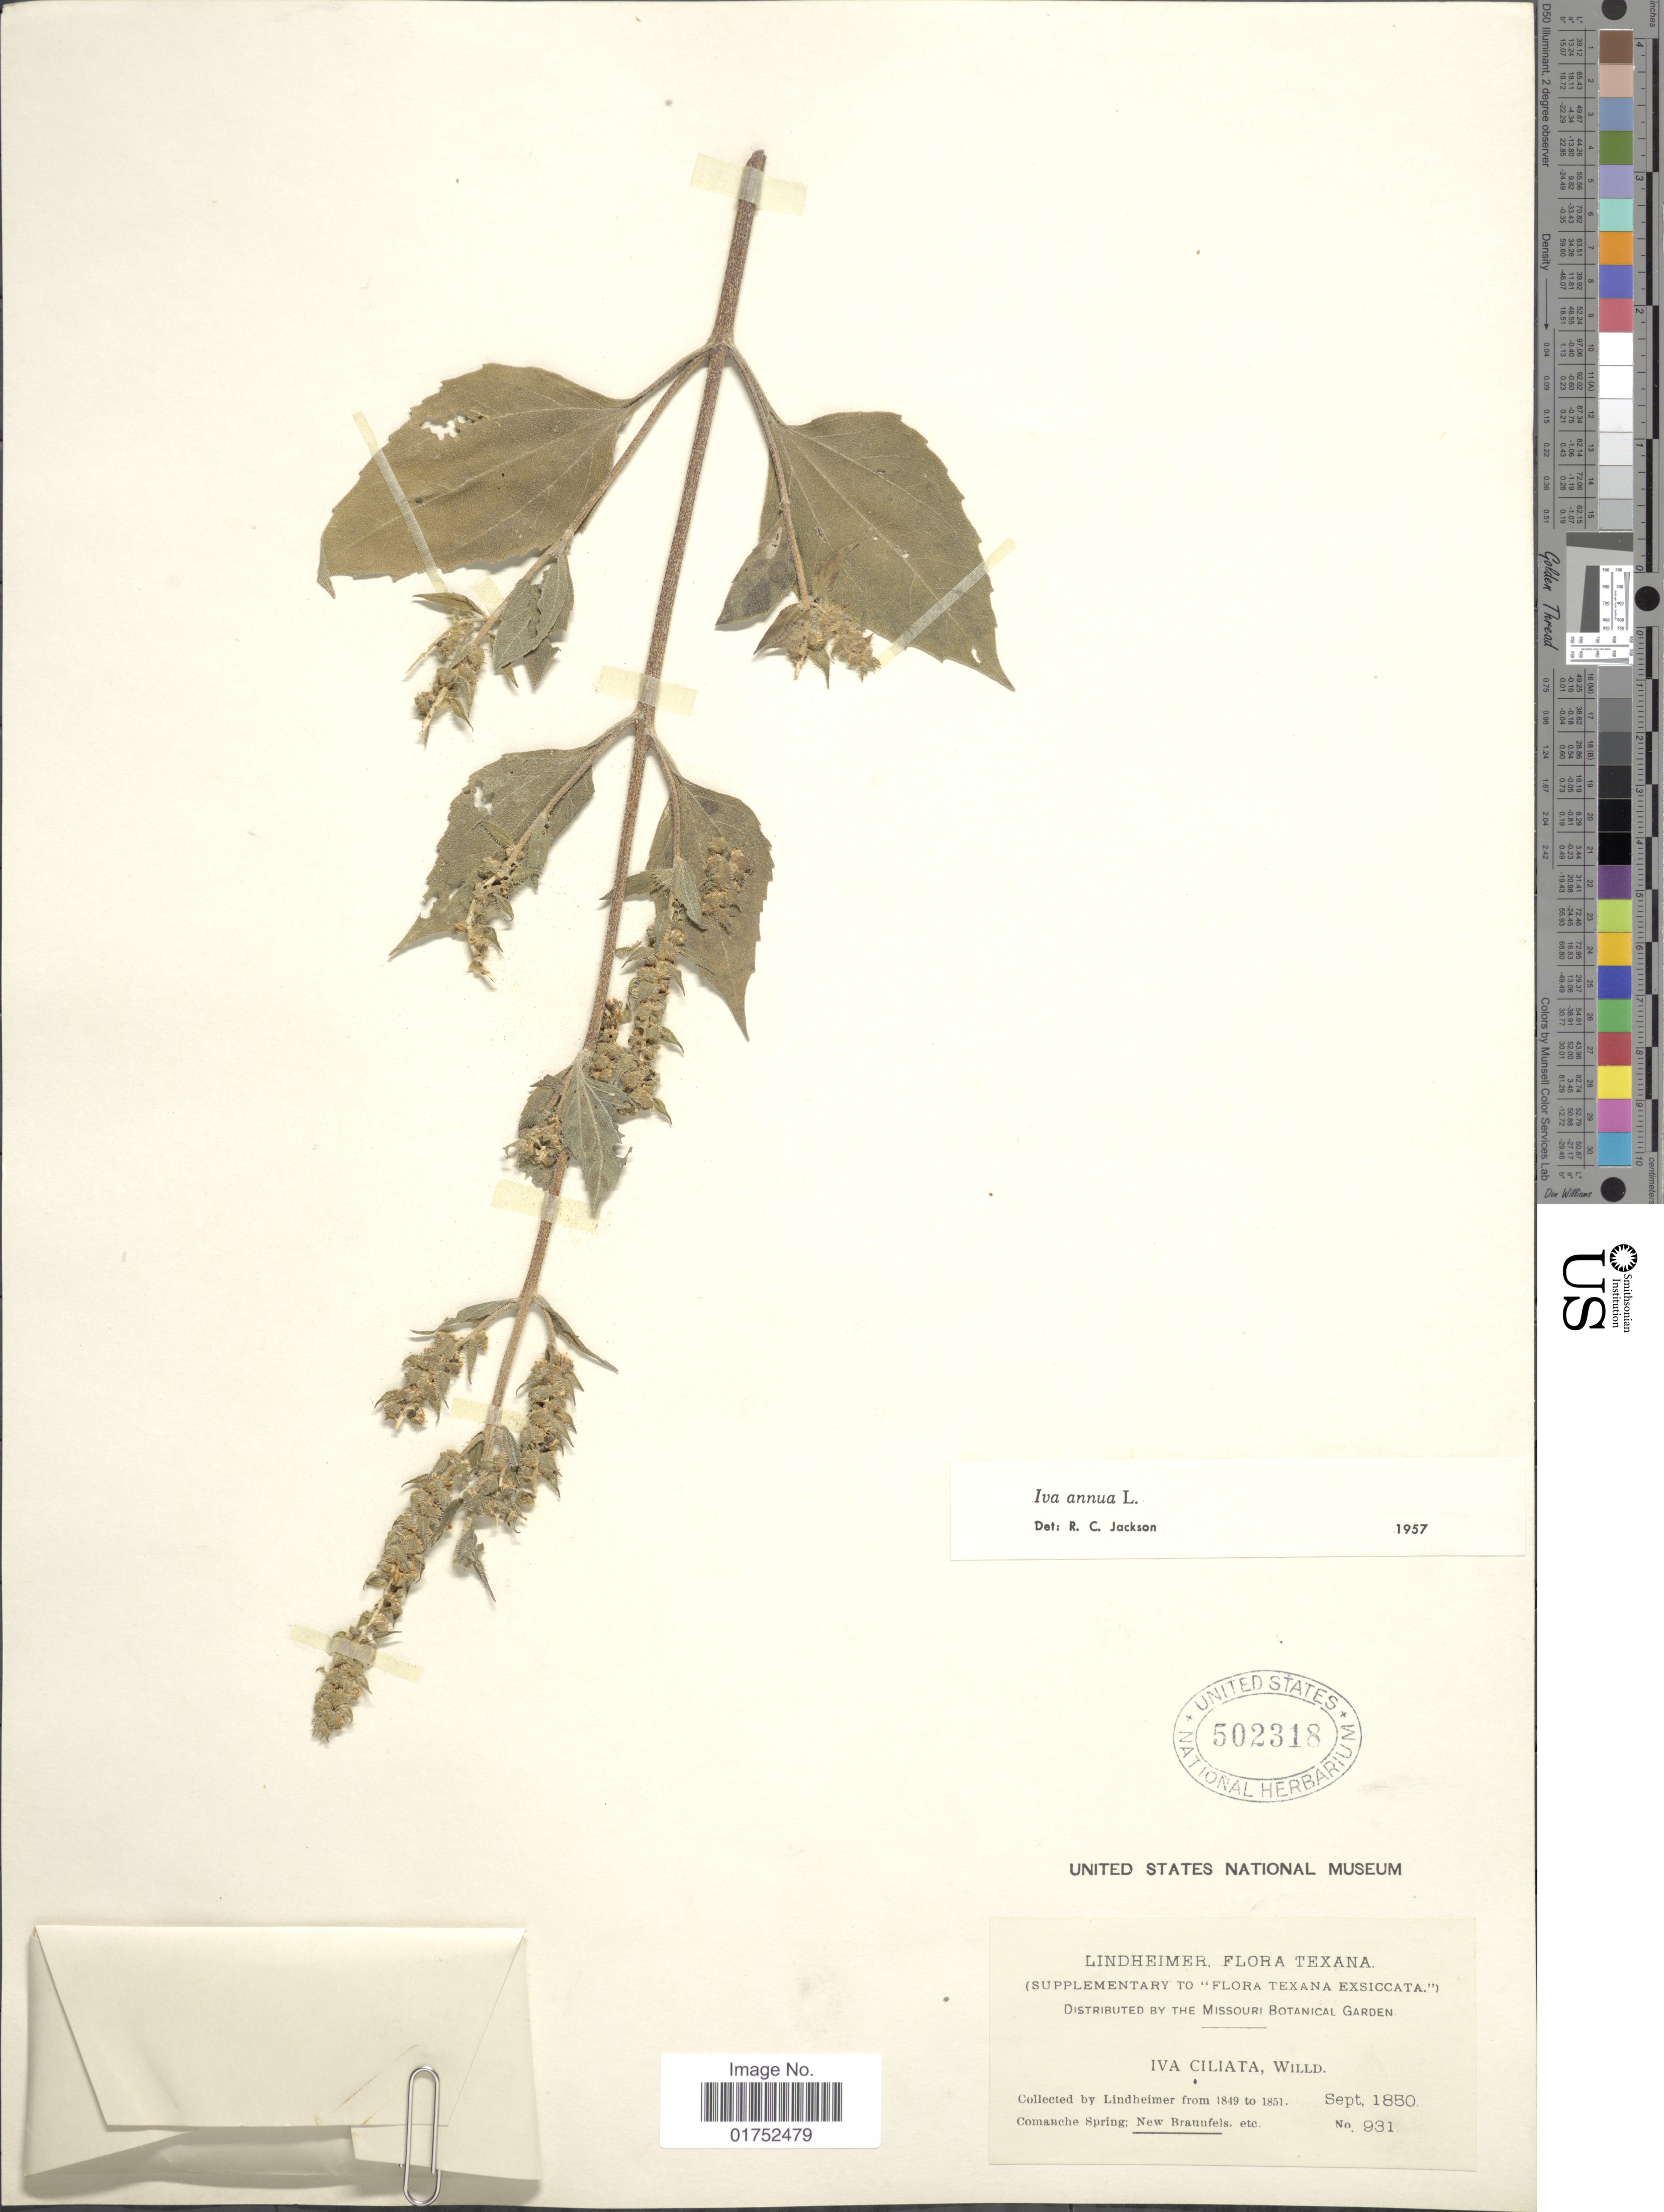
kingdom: Plantae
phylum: Tracheophyta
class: Magnoliopsida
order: Asterales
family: Asteraceae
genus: Iva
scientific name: Iva annua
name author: L.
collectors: F. J. Lindheimer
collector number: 931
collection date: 1850-09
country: United States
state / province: Texas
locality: Comanche Spring, New Braunfels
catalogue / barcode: US 502318